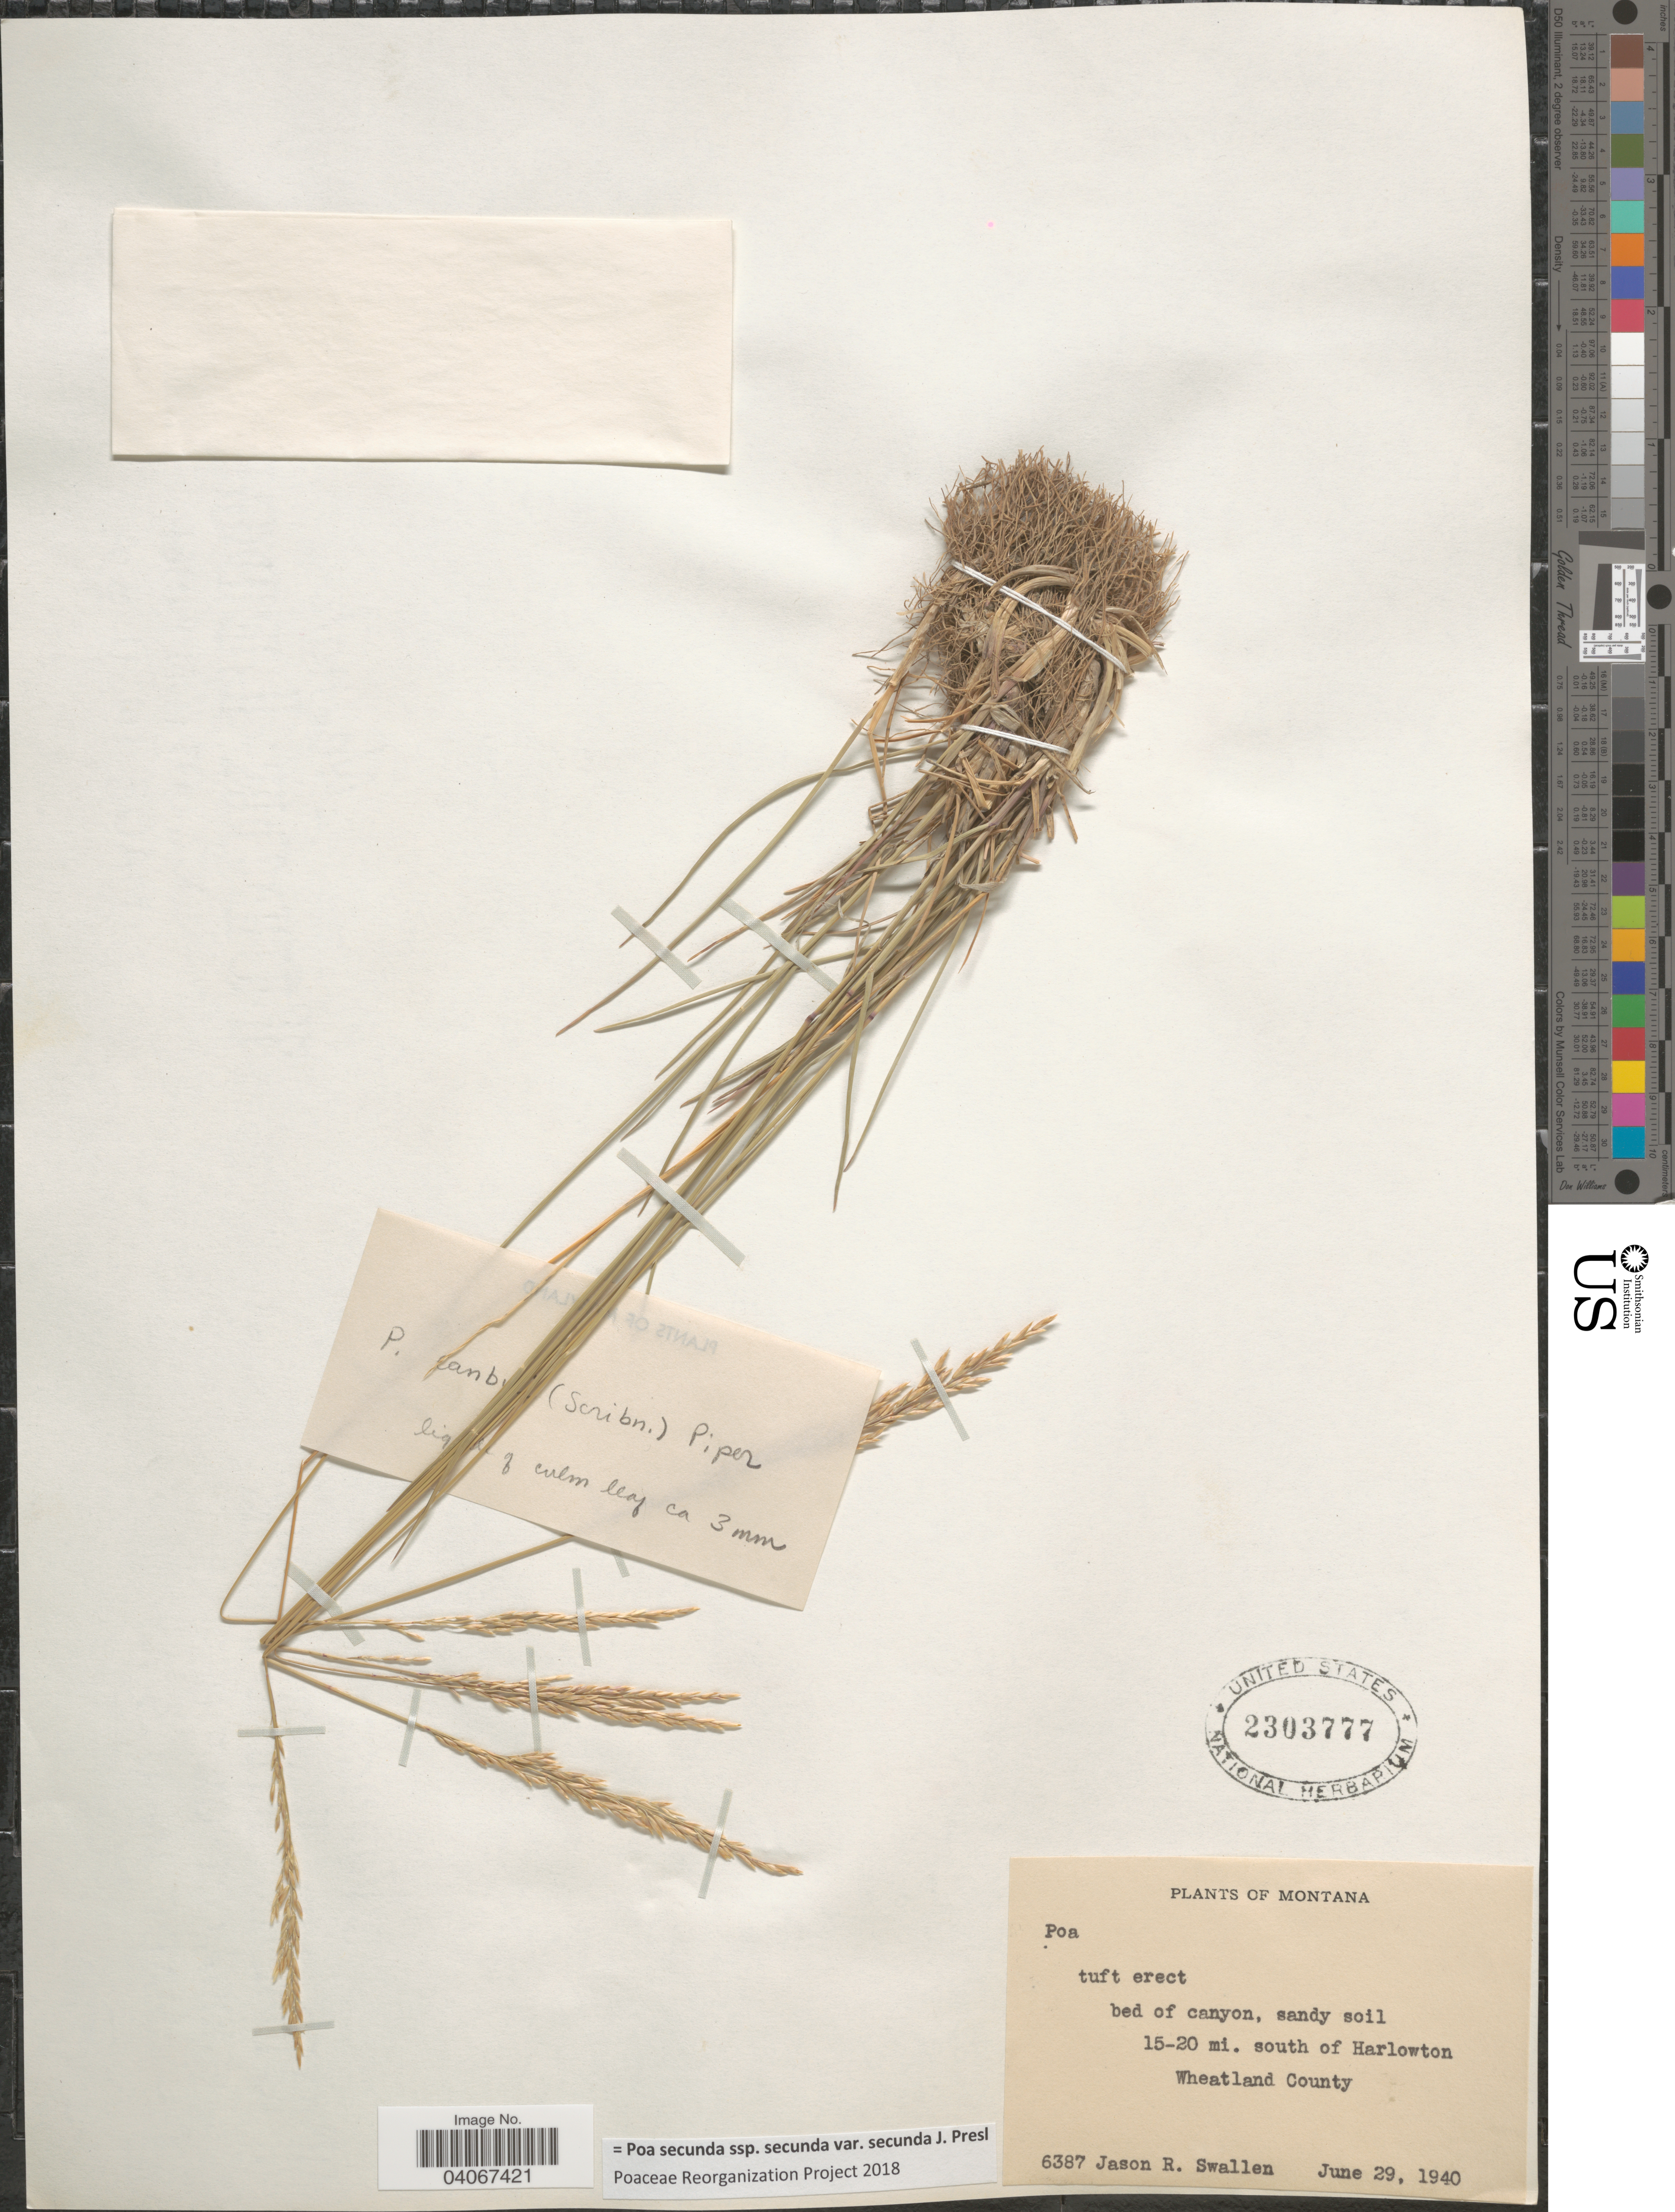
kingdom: Plantae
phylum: Tracheophyta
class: Liliopsida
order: Poales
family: Poaceae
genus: Poa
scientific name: Poa secunda subsp. secunda var. secunda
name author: J. Presl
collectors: J. R. Swallen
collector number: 6387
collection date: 1940-06-29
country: United States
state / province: Montana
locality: Bed of canyon, sandy soil 15-20 mi. south of Harlowton. Wheatland County.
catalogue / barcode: US 2303777